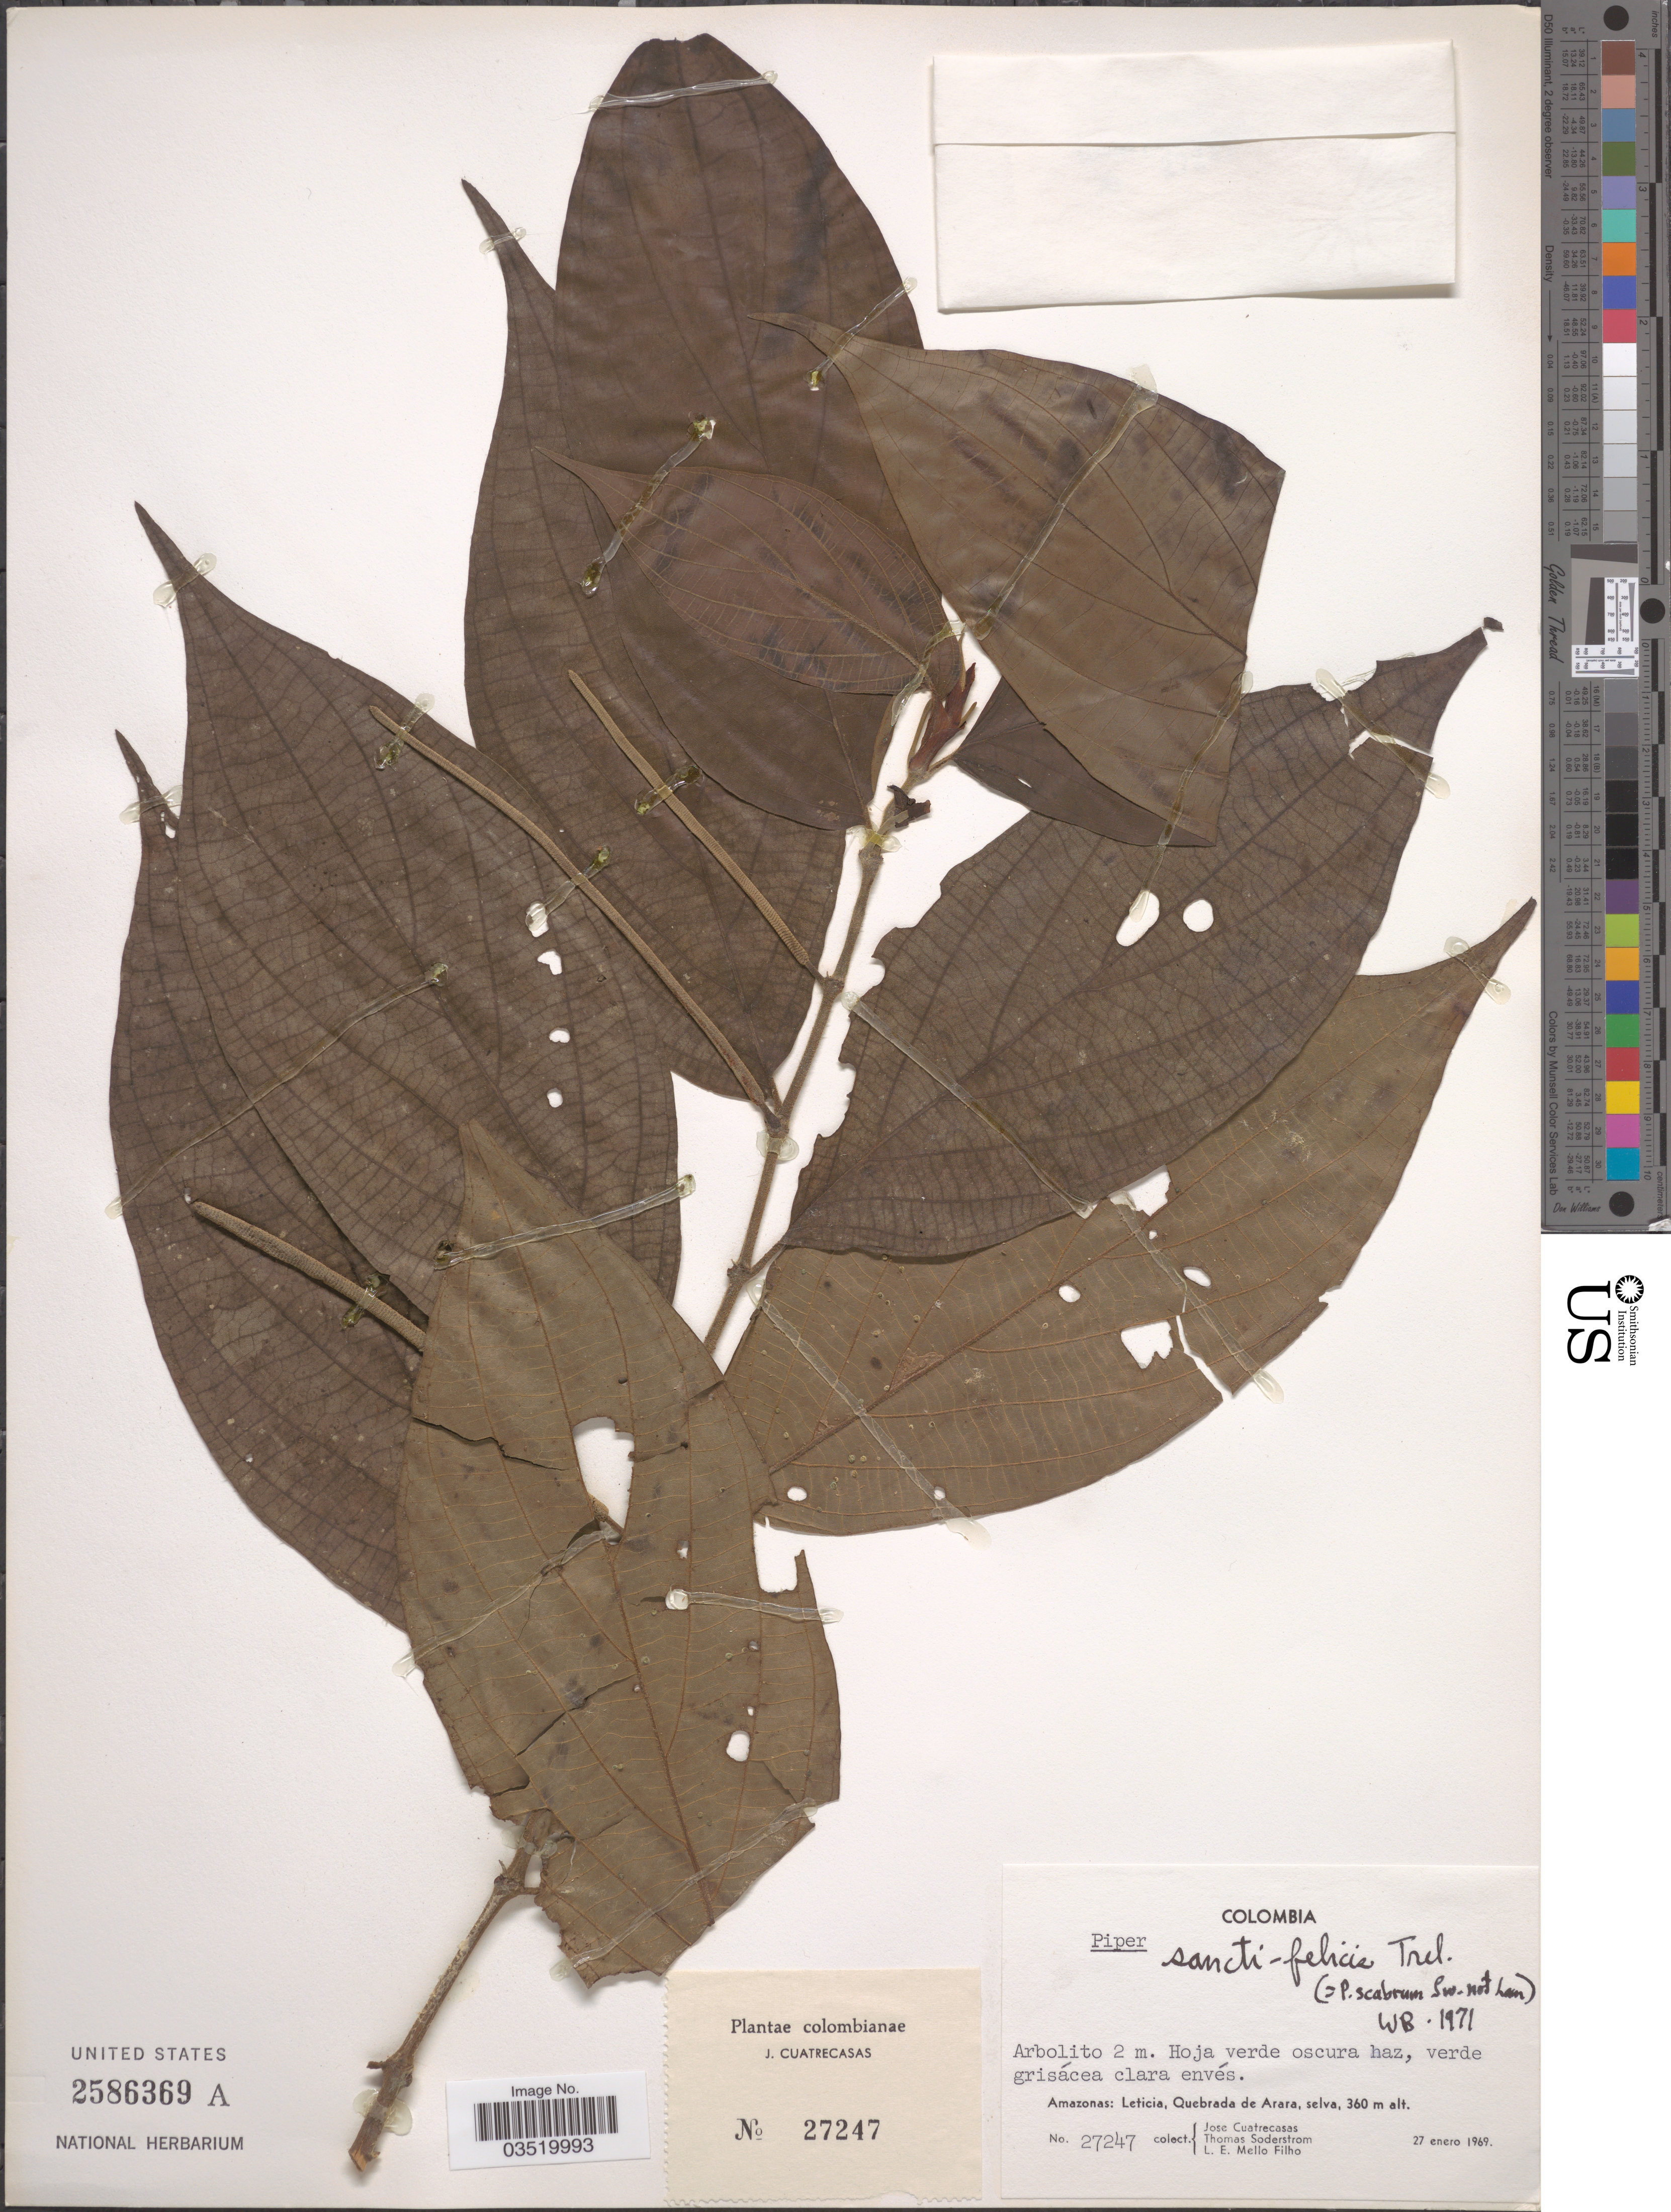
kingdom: Plantae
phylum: Tracheophyta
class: Magnoliopsida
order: Piperales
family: Piperaceae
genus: Piper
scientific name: Piper hispidum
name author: Sw.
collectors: J. Cuatrecasas, T. R. Soderstrom & L. Filho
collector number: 27247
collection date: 1969-01-27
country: Colombia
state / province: Amazônas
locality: Leticia, Quebrada de Arara.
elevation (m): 360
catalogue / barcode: US 2586369A